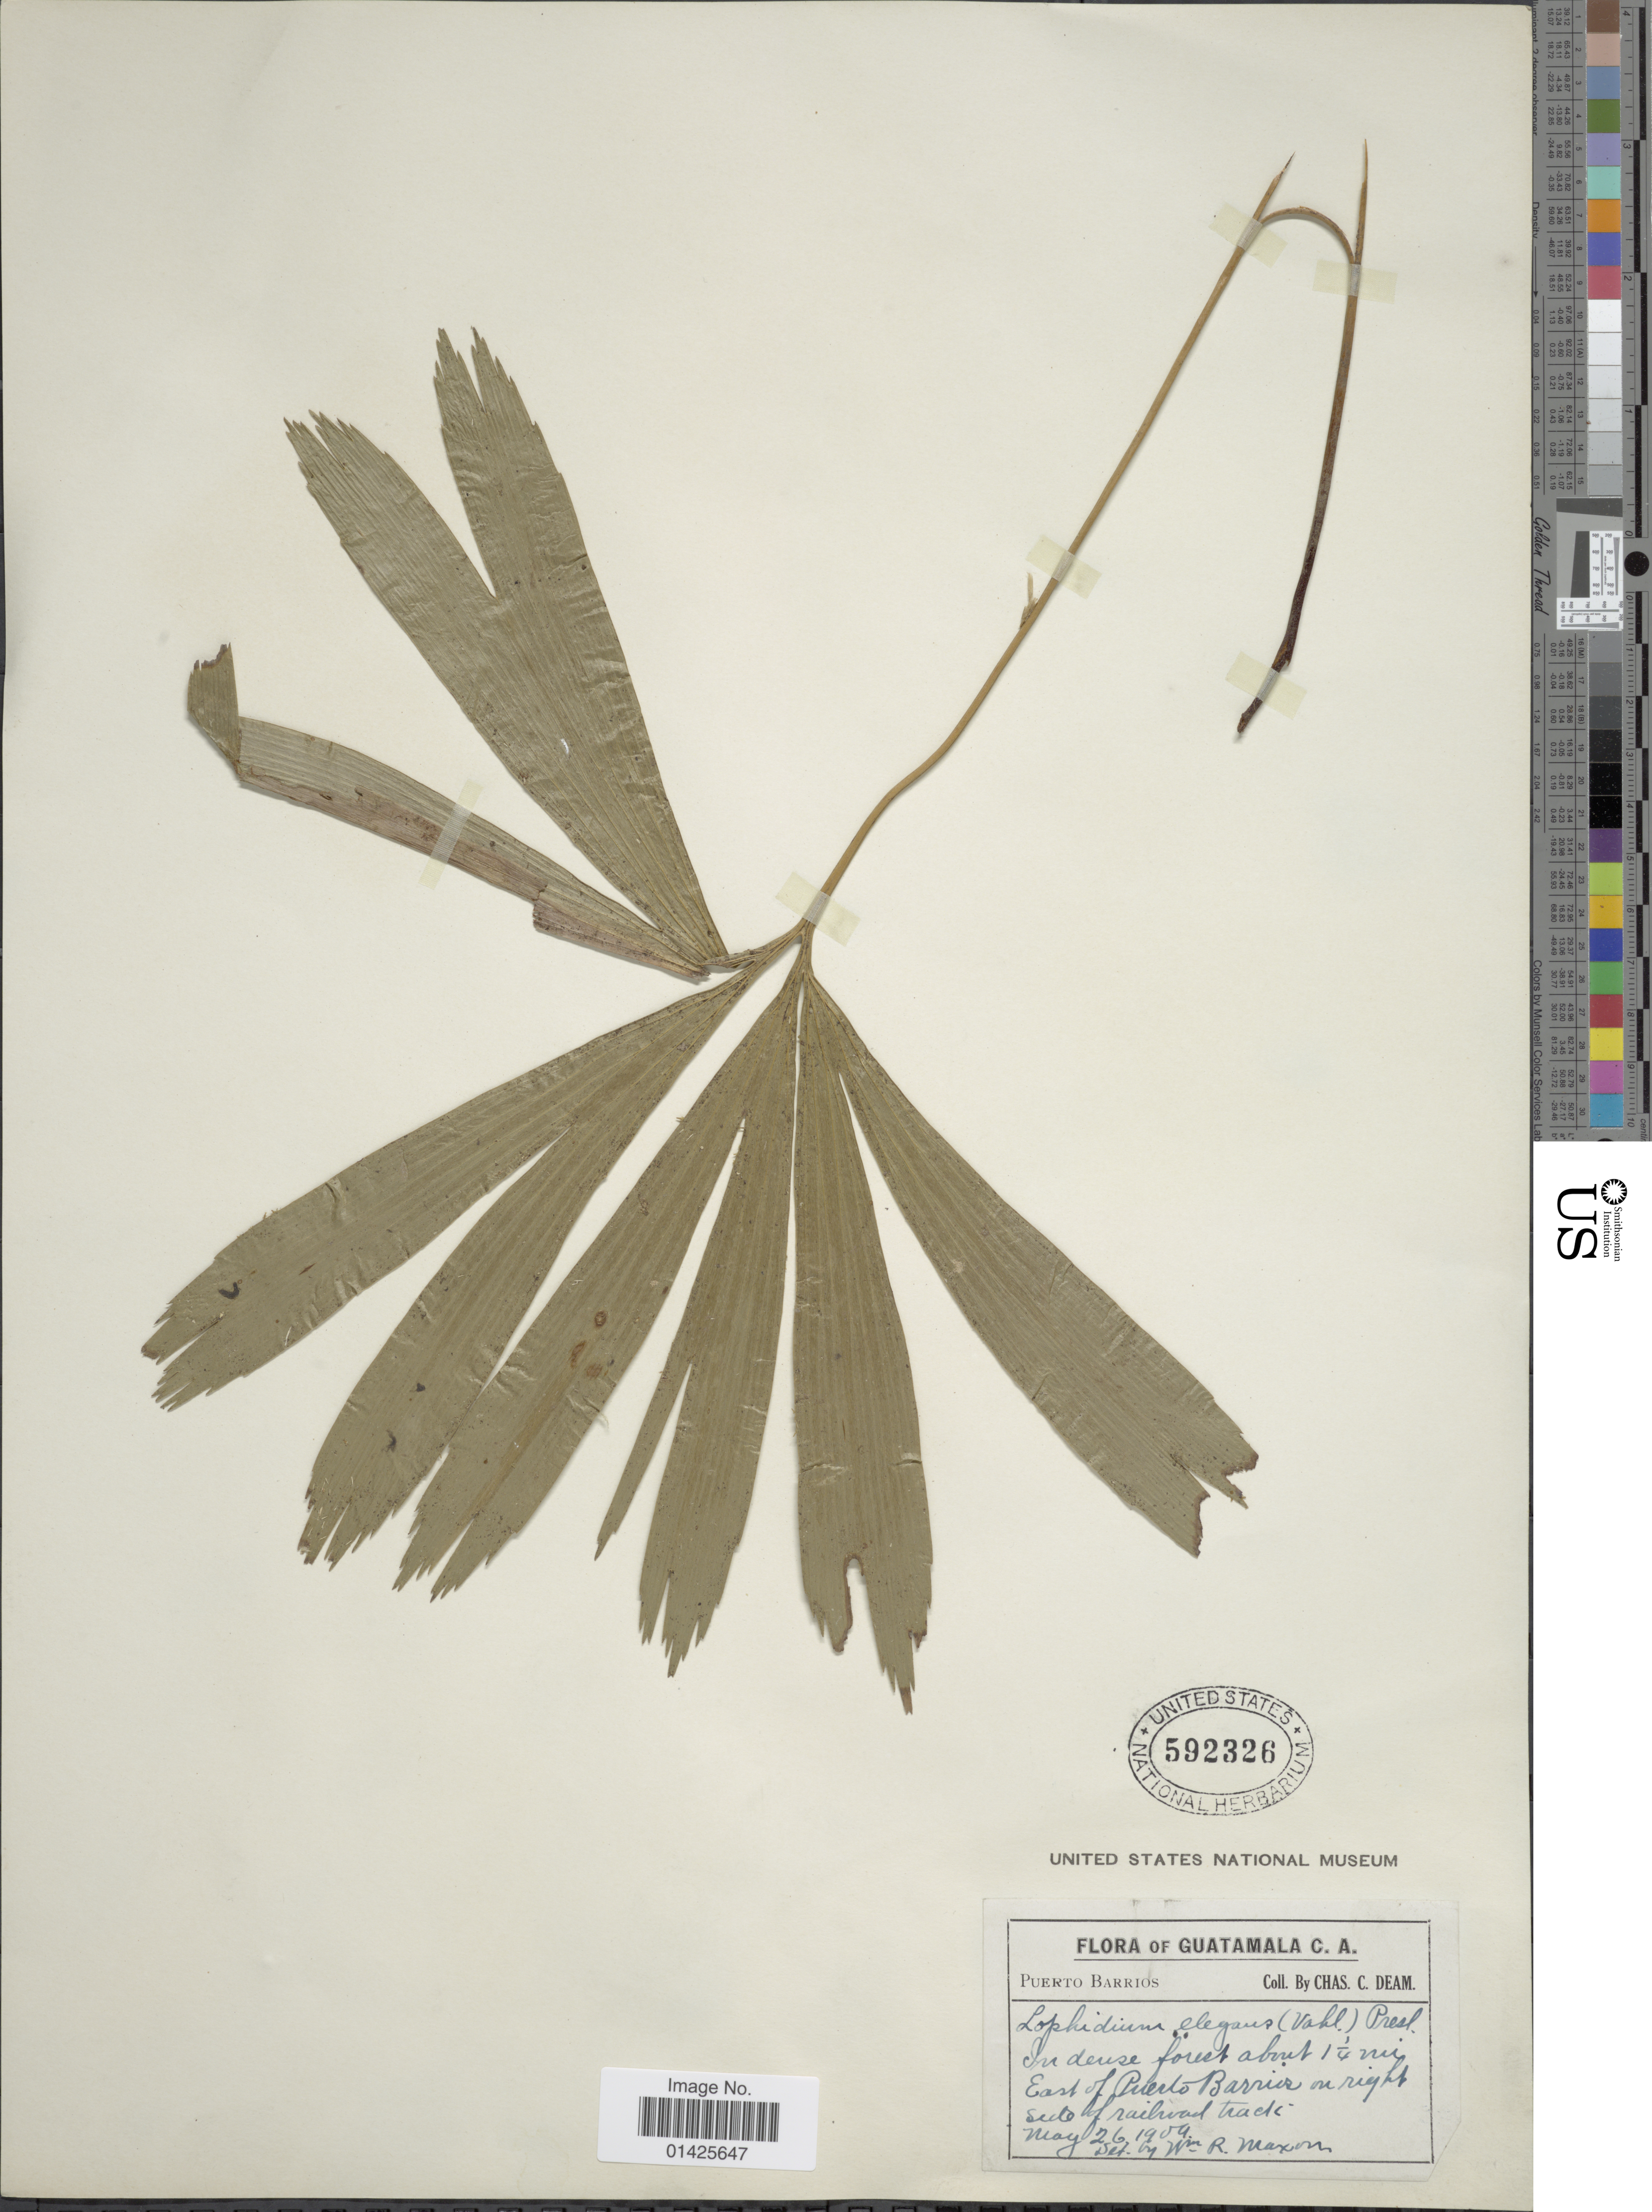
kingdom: Plantae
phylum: Tracheophyta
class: Polypodiopsida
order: Schizaeales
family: Schizaeaceae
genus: Schizaea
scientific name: Schizaea elegans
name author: (Vahl) Sw.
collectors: C. C. Deam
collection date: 1909-05-26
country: Guatemala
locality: Puerto Barrios, n dense forest about 1 1/4 mi. East of Puerto Barrier on right side of railwood trade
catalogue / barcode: US 592326